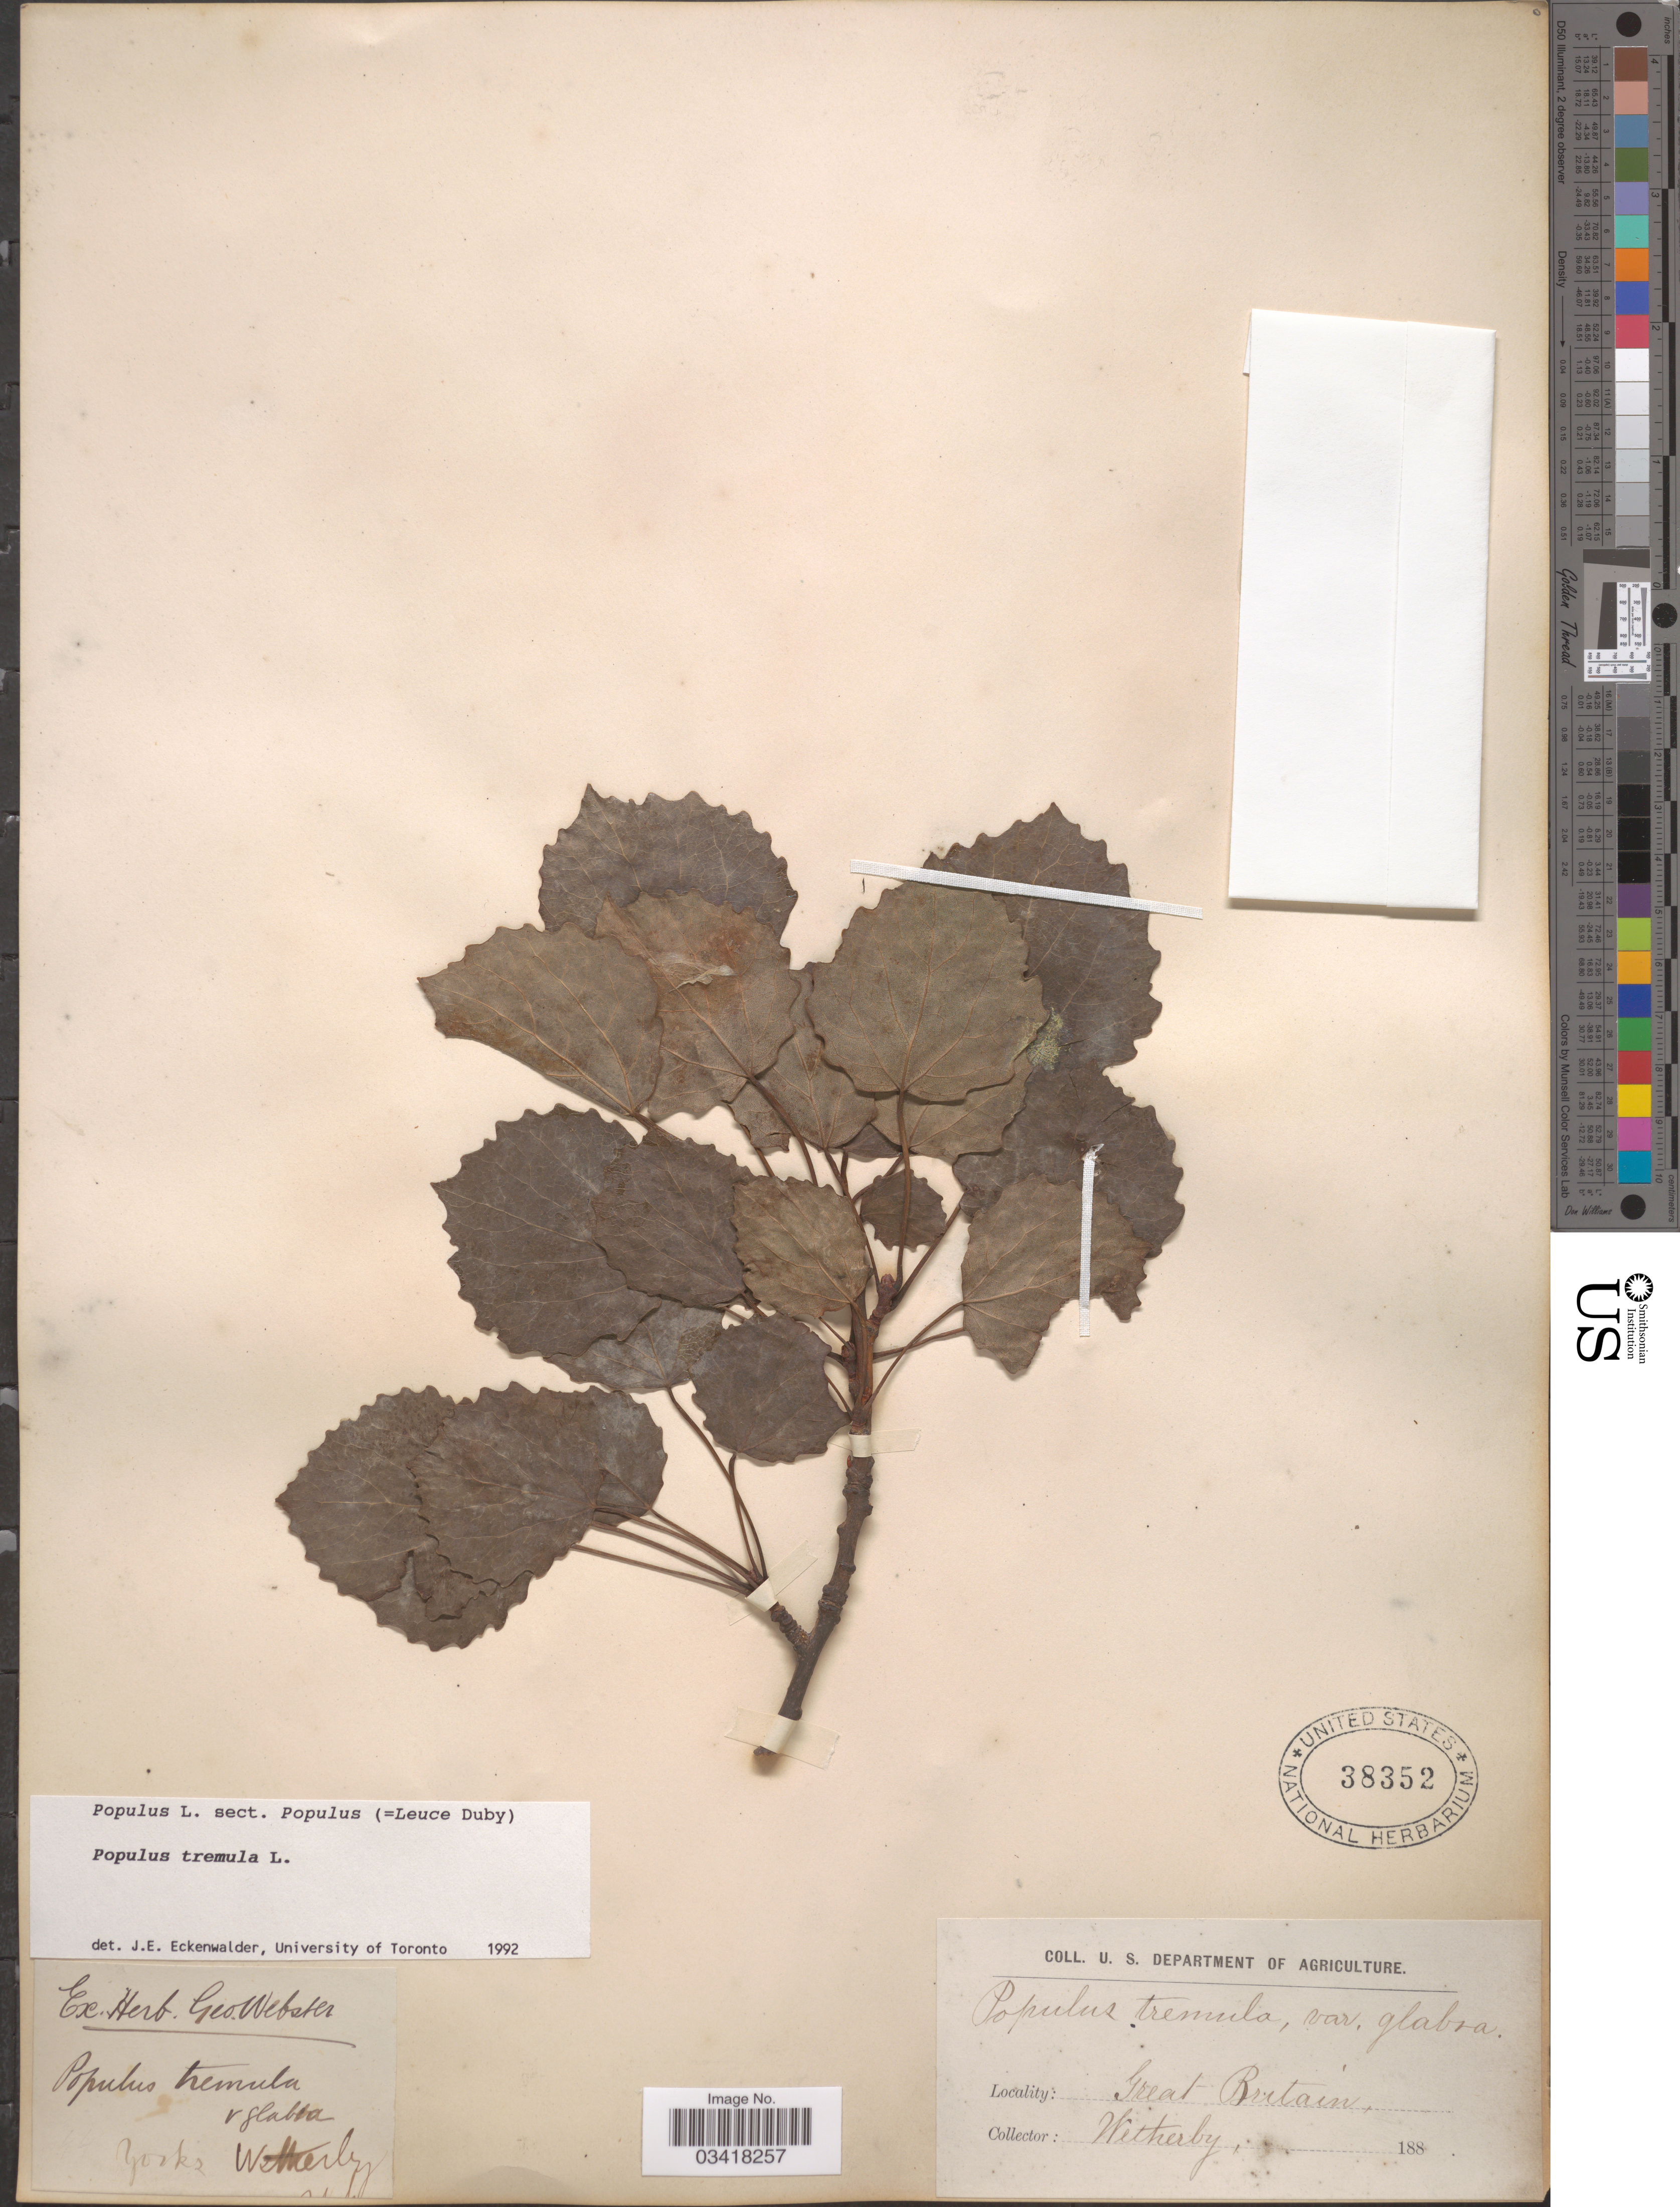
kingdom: Plantae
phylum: Tracheophyta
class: Magnoliopsida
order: Malpighiales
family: Salicaceae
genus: Populus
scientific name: Populus tremula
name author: L.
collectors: -. Wetherby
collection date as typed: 188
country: United Kingdom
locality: Yorkz. Great Britain.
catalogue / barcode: US 38352